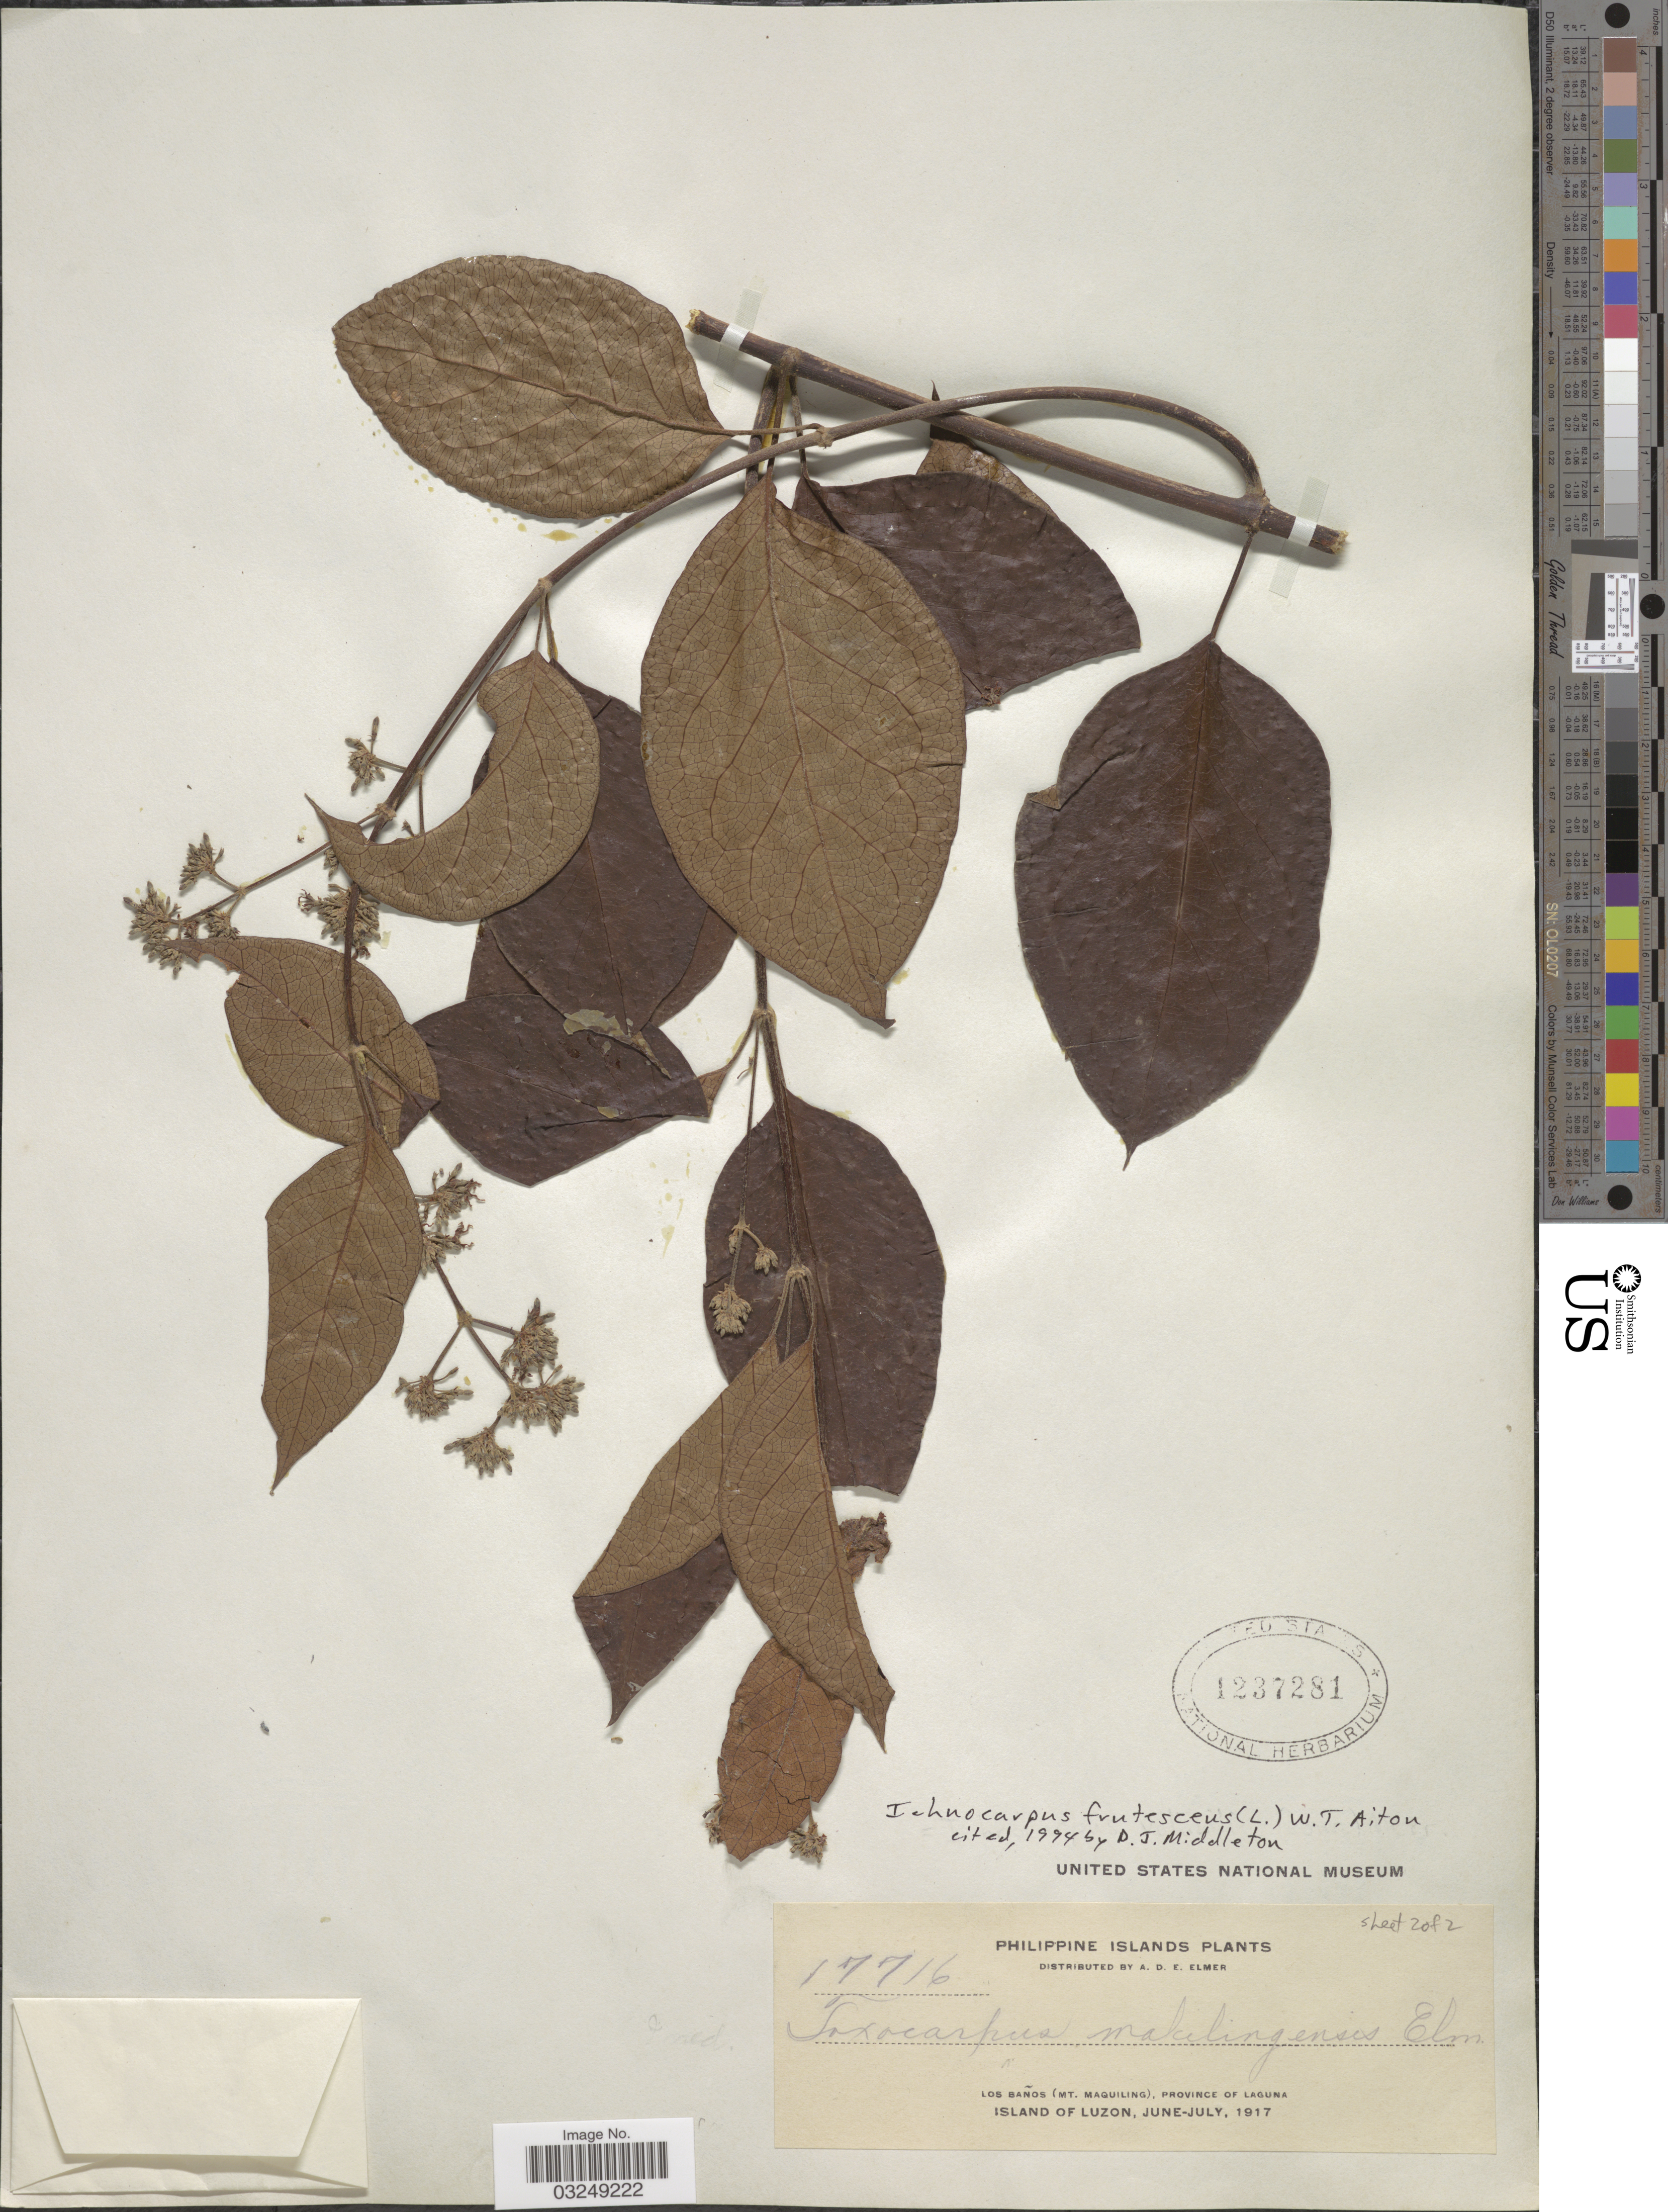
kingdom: Plantae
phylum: Tracheophyta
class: Magnoliopsida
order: Gentianales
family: Apocynaceae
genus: Ichnocarpus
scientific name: Ichnocarpus frutescens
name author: (L.) W.T. Aiton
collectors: A. D. E. Elmer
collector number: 17716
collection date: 1917-06/1917-07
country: Philippines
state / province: Calabarzon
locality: Philippine Islands. Los Baños (Mt. Maquiling), Province of Laguna. Island of Luzon.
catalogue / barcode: US 1237281